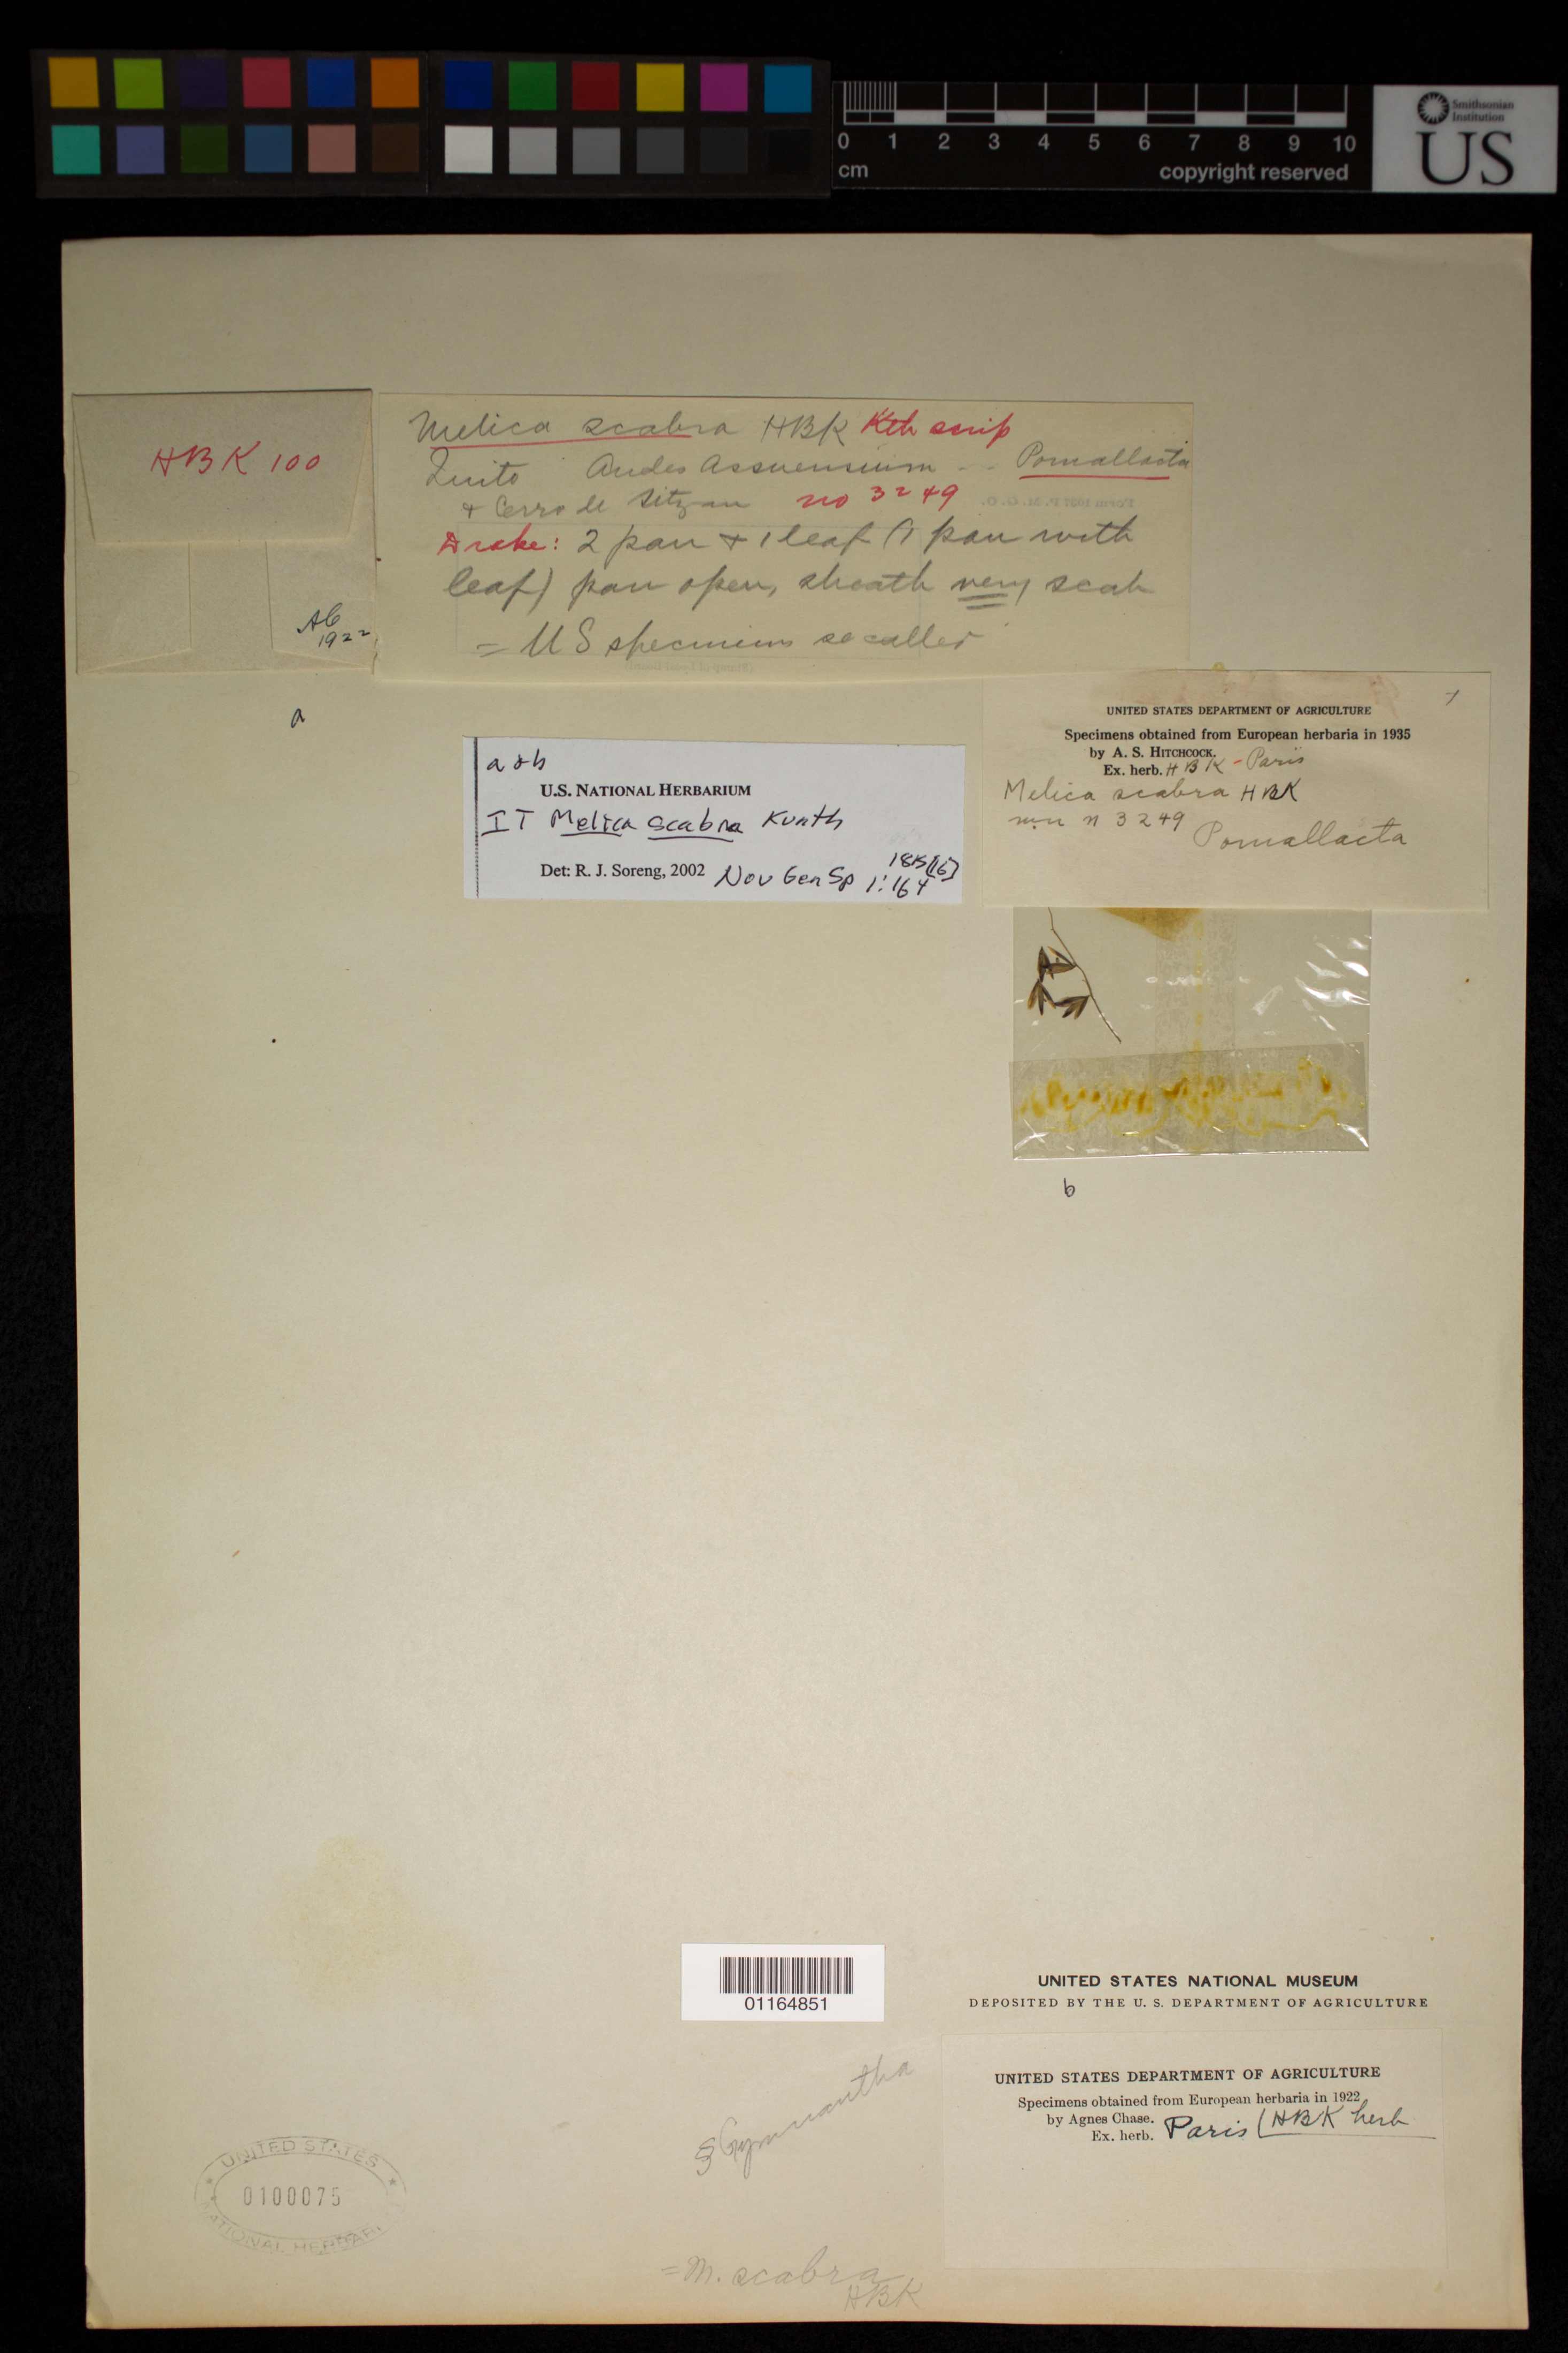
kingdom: Plantae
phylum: Tracheophyta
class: Liliopsida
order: Poales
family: Poaceae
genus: Melica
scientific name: Melica scabra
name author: Kunth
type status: Type Collection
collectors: F. W. Humboldt & A. J. A. Bonpland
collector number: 3249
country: Ecuador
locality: Chimborazo, Andes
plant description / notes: Fragmentary material of type specimen ex herb. HBK (Paris)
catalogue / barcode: US 100075